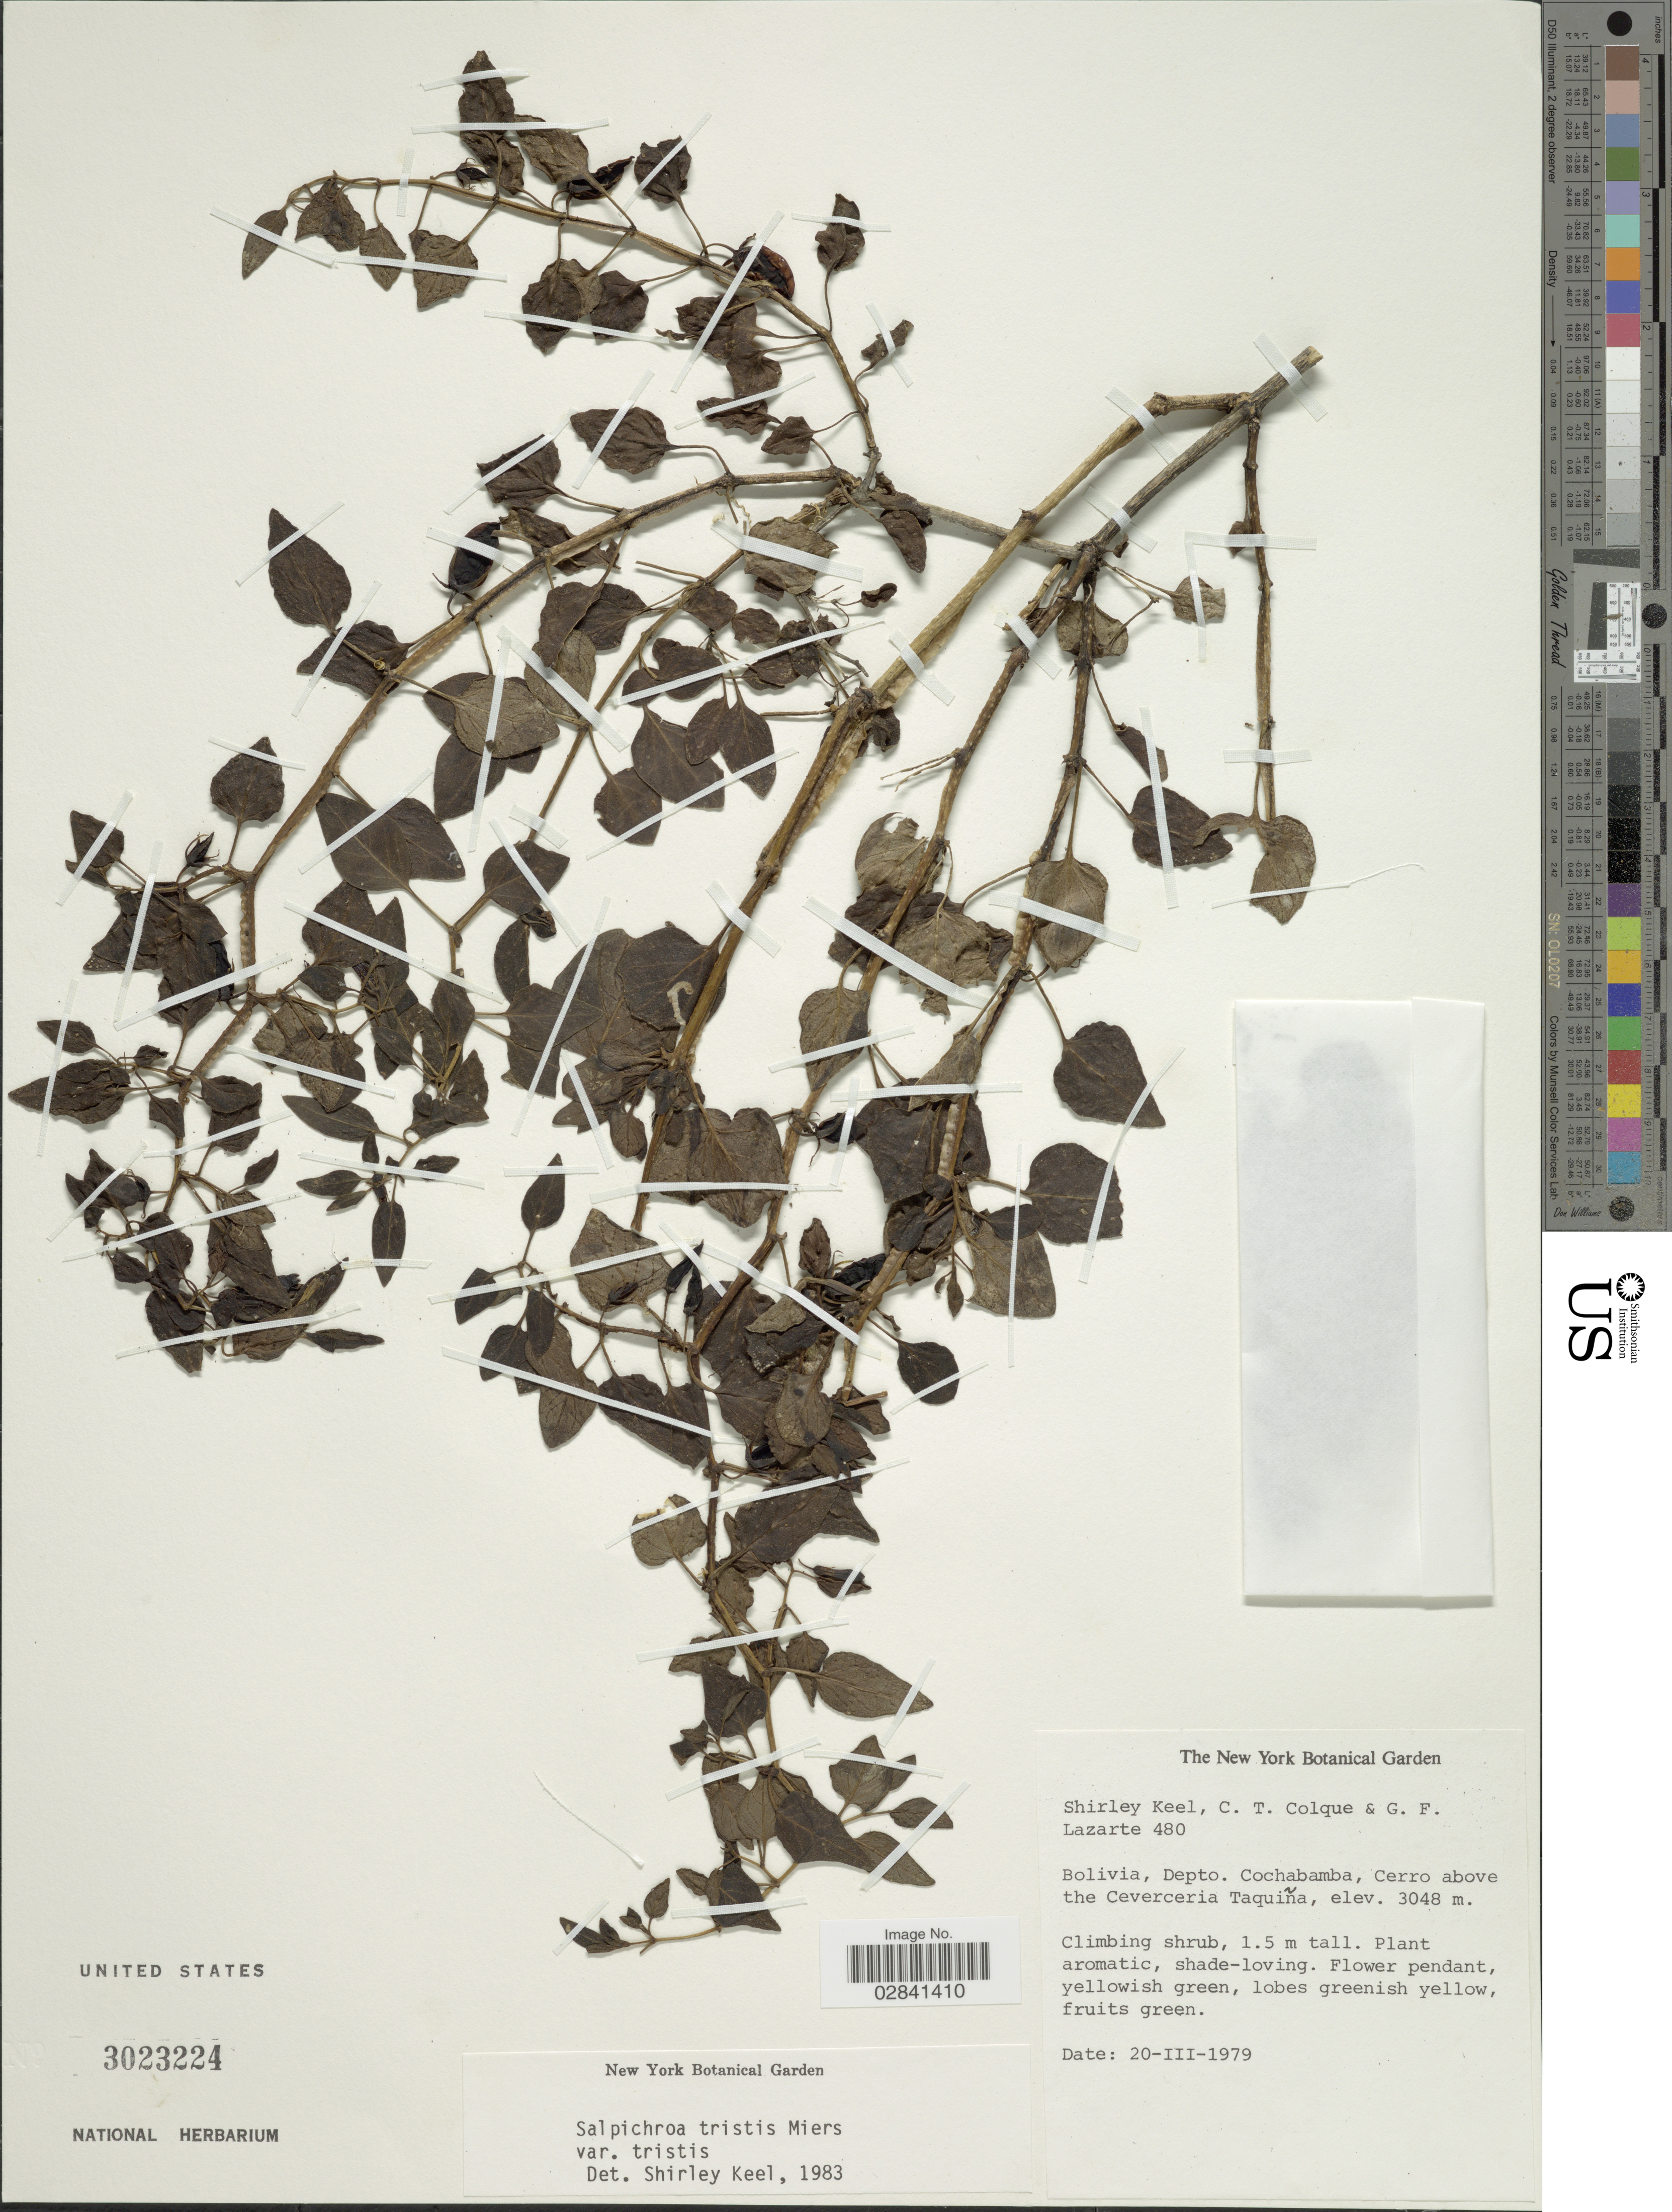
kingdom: Plantae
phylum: Tracheophyta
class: Magnoliopsida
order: Solanales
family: Solanaceae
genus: Salpichroa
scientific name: Salpichroa tristis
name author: Walp.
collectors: S. Keel, C. Colque & G. Lazarte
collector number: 480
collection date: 1979-03-20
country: Bolivia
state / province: Cochabamba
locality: Depto. Cochabamba, Cerro above the Ceverceria Taquiña.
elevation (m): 3048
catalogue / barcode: US 3023224